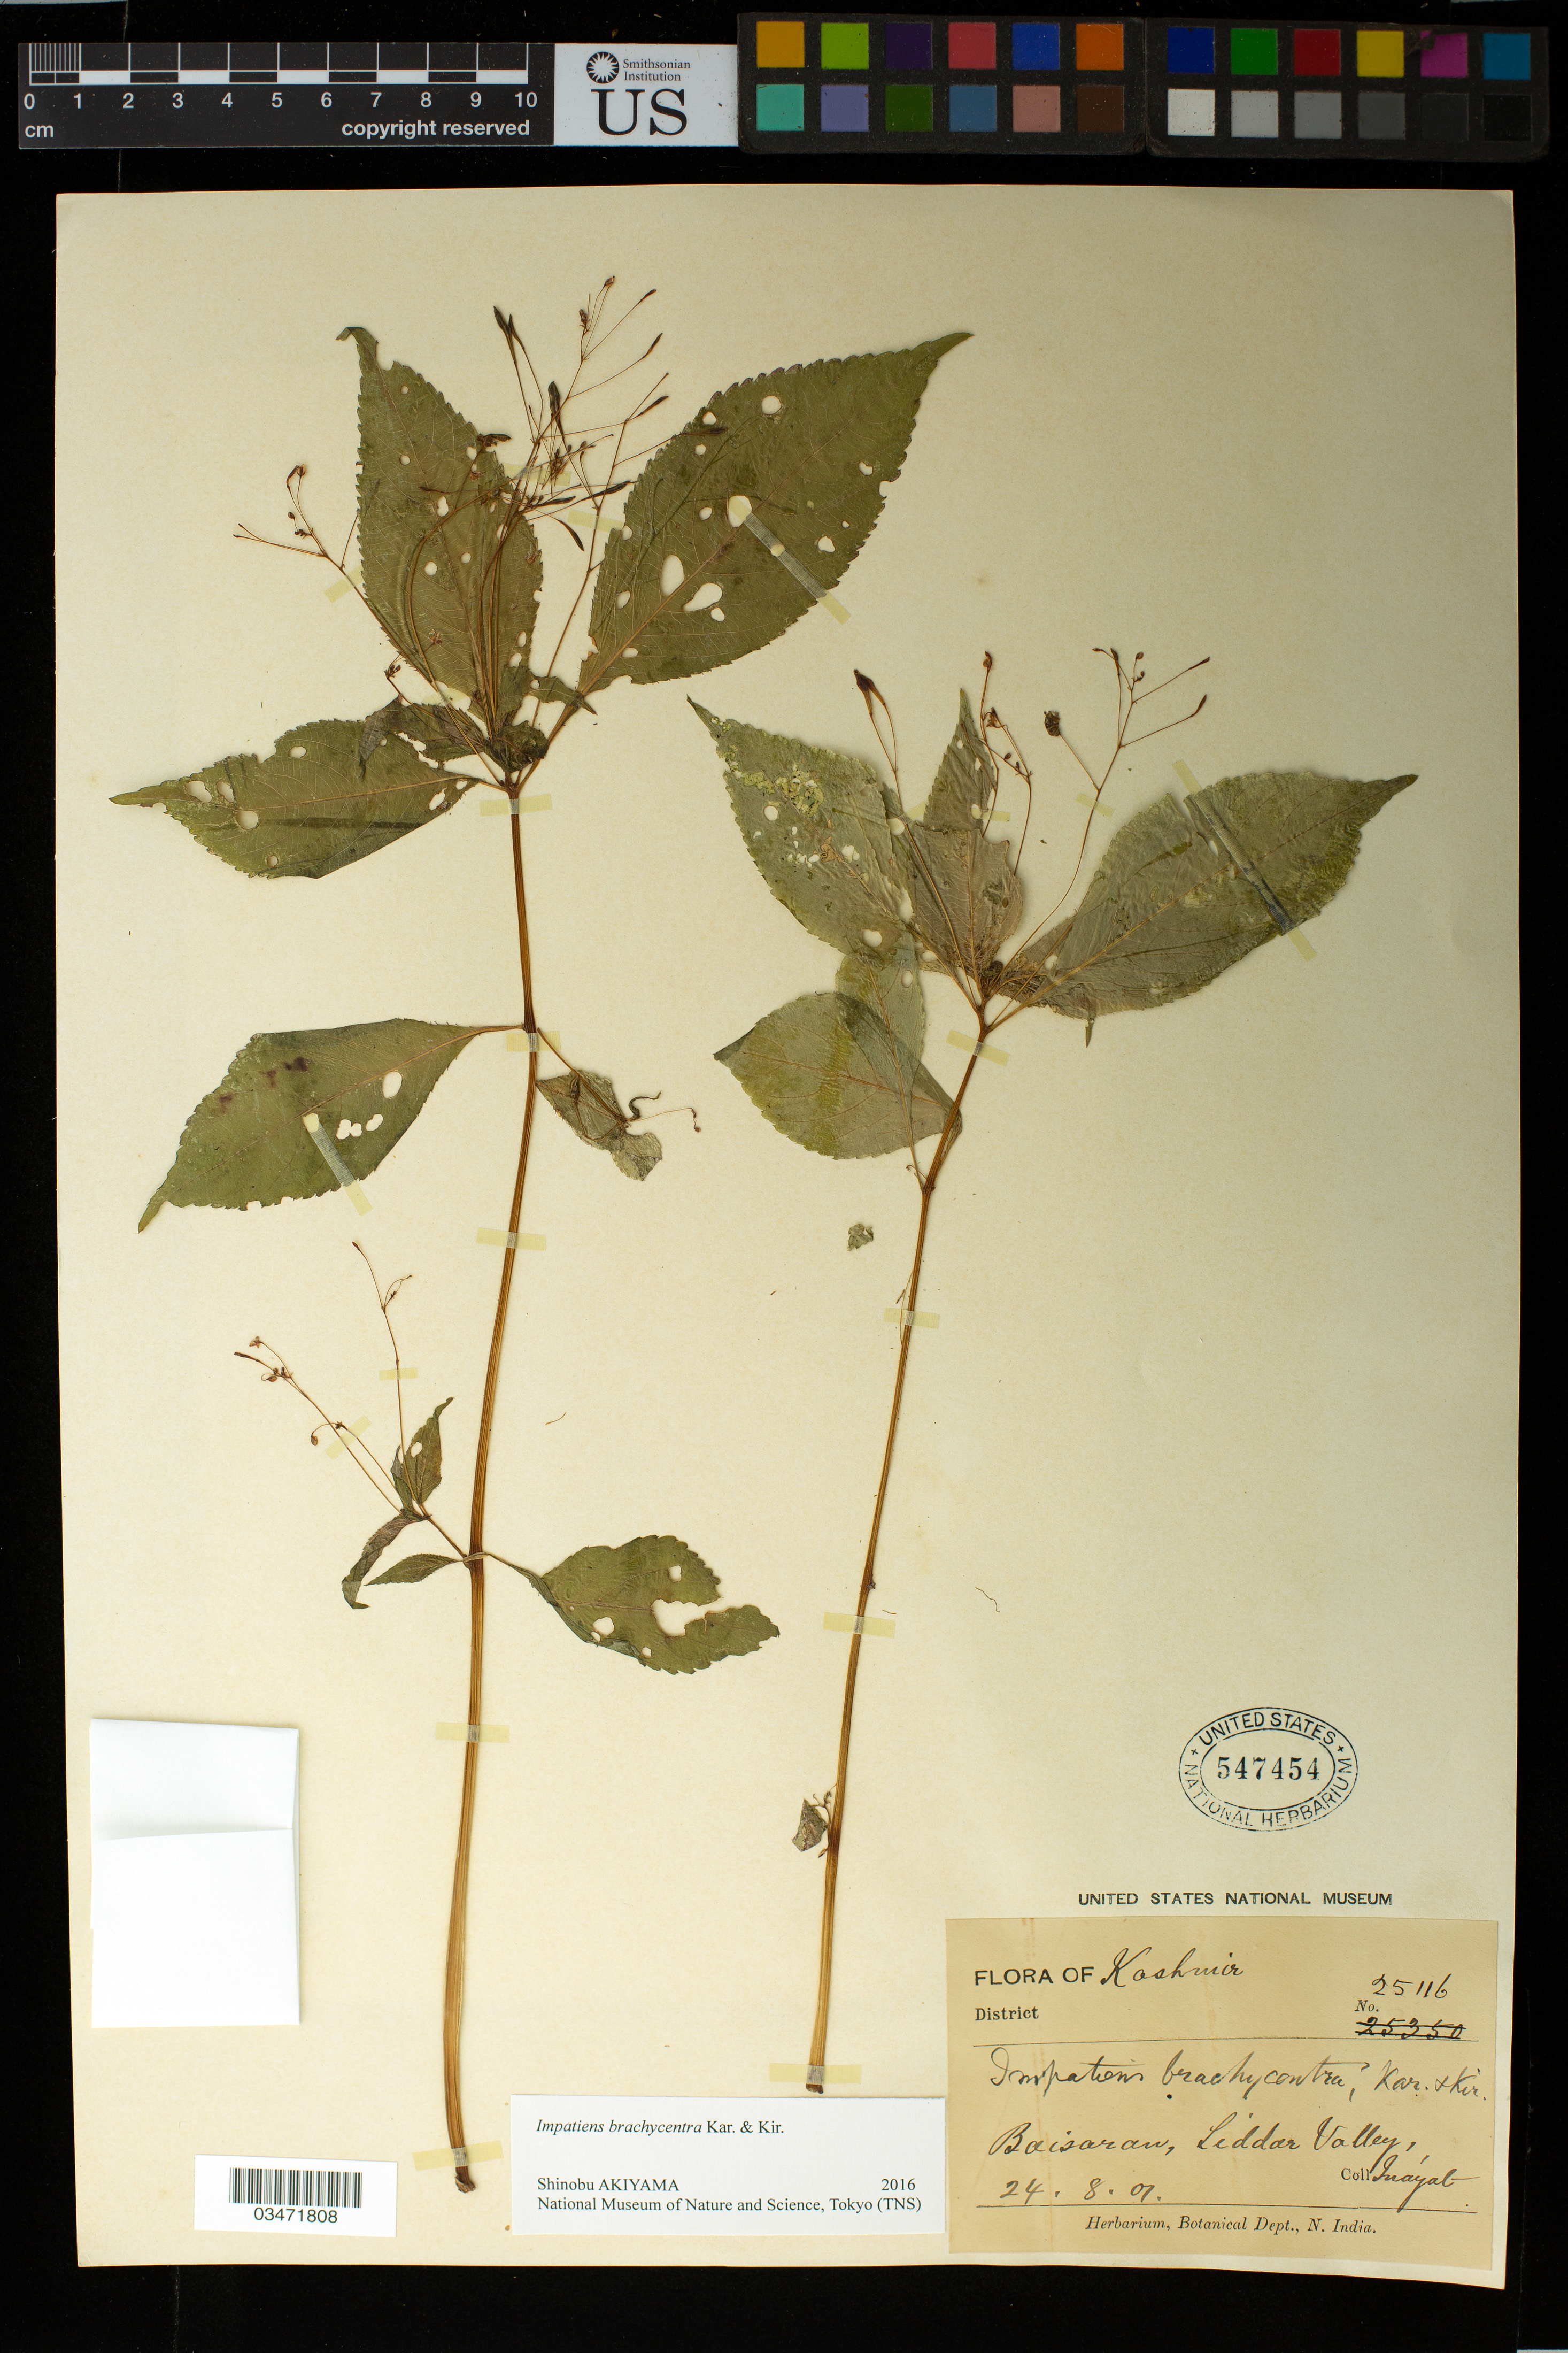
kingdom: Plantae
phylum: Tracheophyta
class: Magnoliopsida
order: Ericales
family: Balsaminaceae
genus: Impatiens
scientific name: Impatiens brachycentra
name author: Kar. & Kir.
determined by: Akiyama, Shinobu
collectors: -. Inayat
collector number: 25116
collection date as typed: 24.8.01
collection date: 1901-08-24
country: India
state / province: Jammu and Kashmir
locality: Baisaran, Liddar Valley, Kashmir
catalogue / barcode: US 547454